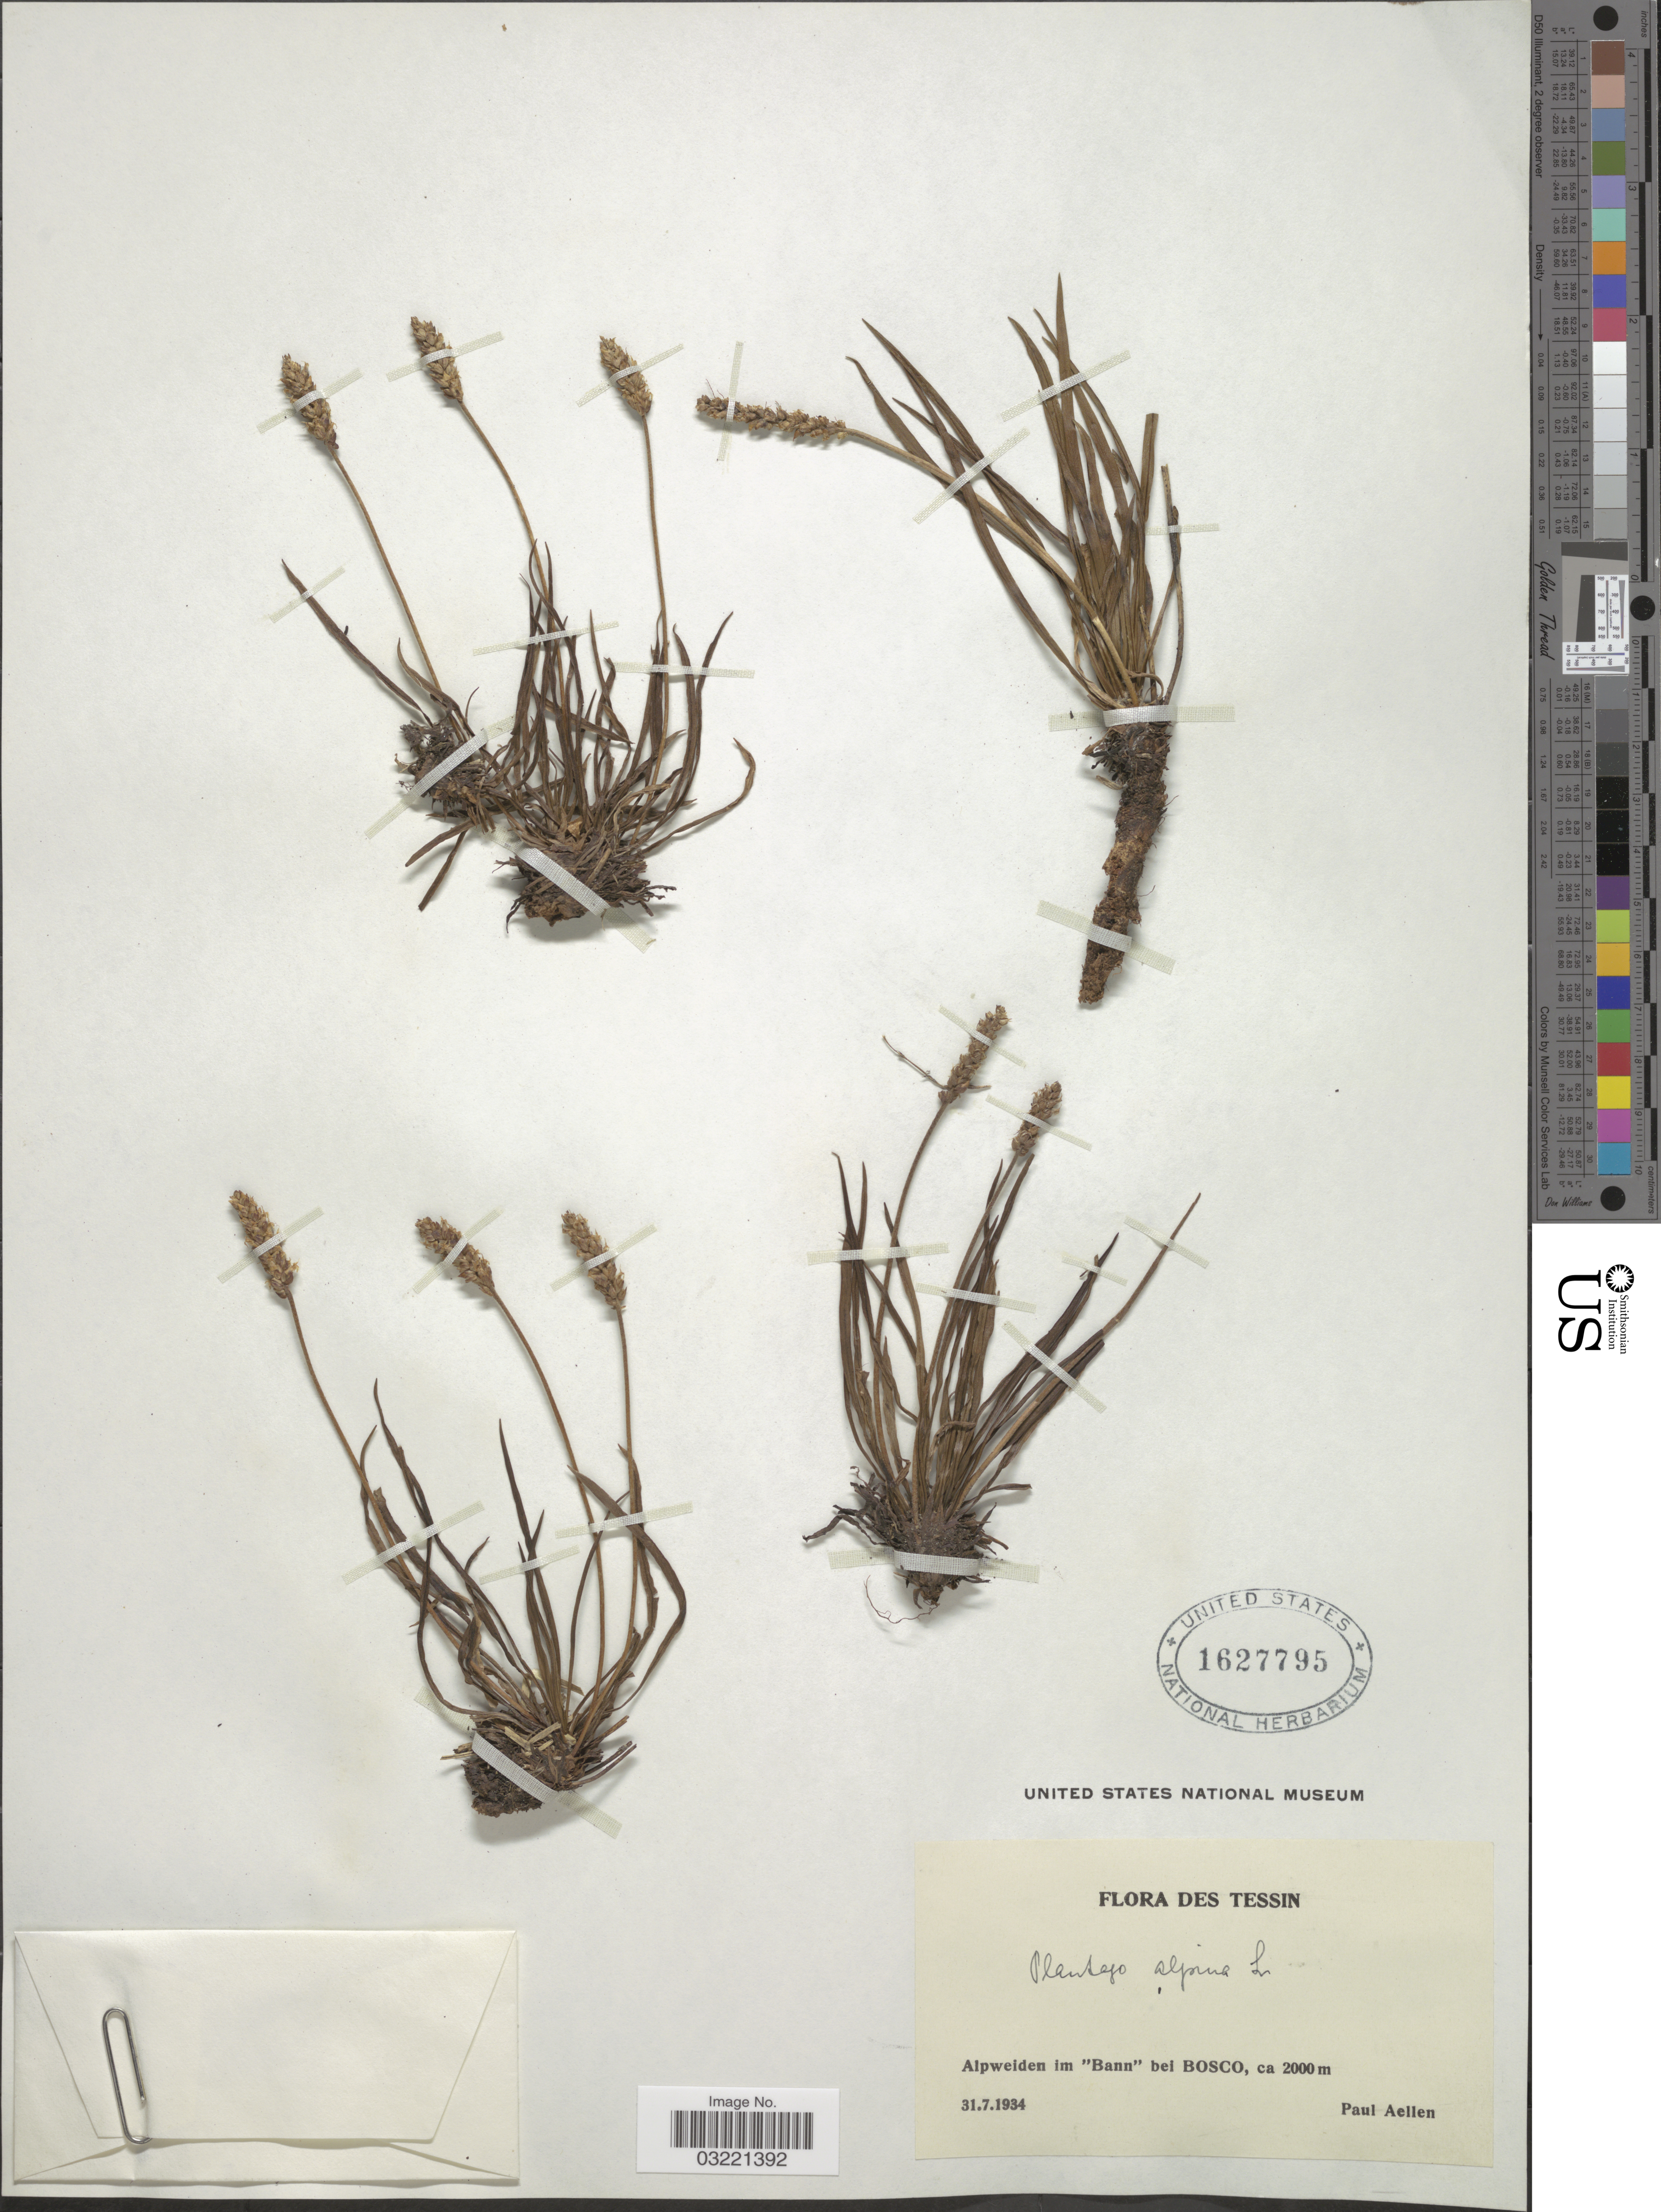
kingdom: Plantae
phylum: Tracheophyta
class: Magnoliopsida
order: Lamiales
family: Plantaginaceae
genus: Plantago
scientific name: Plantago alpina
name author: L.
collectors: P. Aellen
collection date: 1934-07-31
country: Switzerland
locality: Tessin, Alpweiden im "Bann" bei Bosco.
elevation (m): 2000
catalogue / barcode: US 1627795